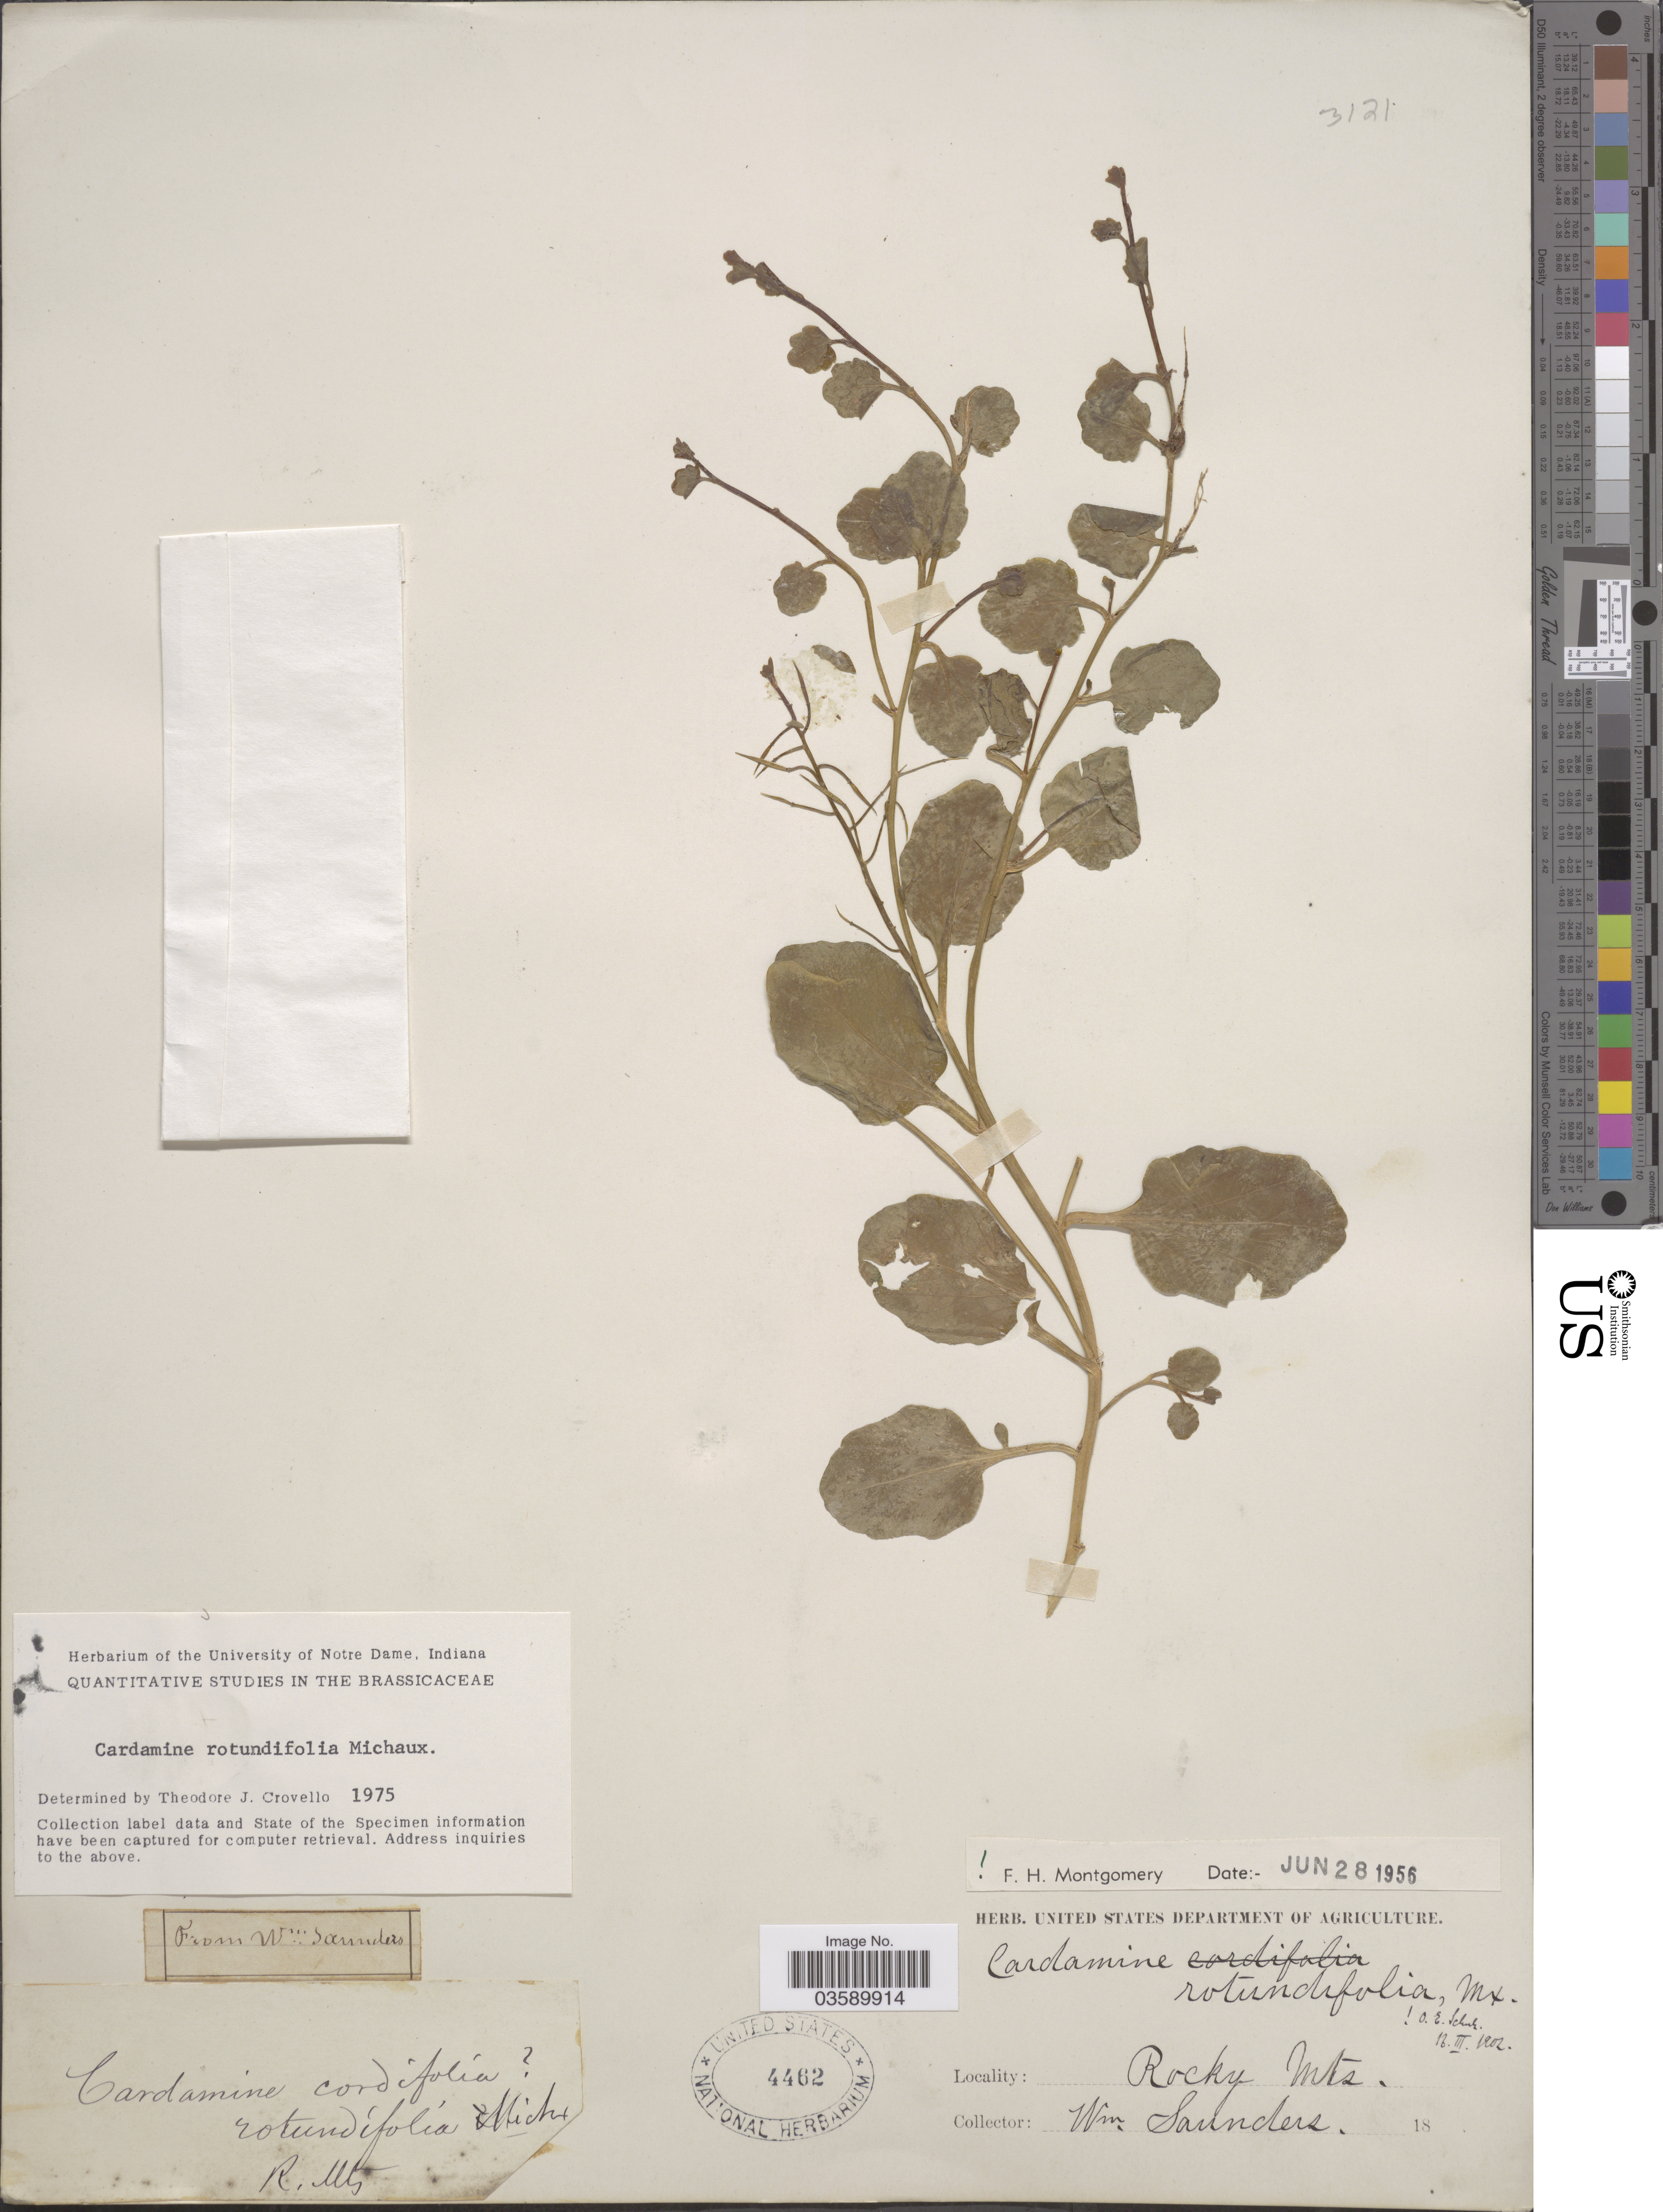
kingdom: Plantae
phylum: Tracheophyta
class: Magnoliopsida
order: Brassicales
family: Brassicaceae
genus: Cardamine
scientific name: Cardamine rotundifolia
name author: Michx.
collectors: W. Saunders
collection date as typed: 18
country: United States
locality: Rocky Mts.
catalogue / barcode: US 4462